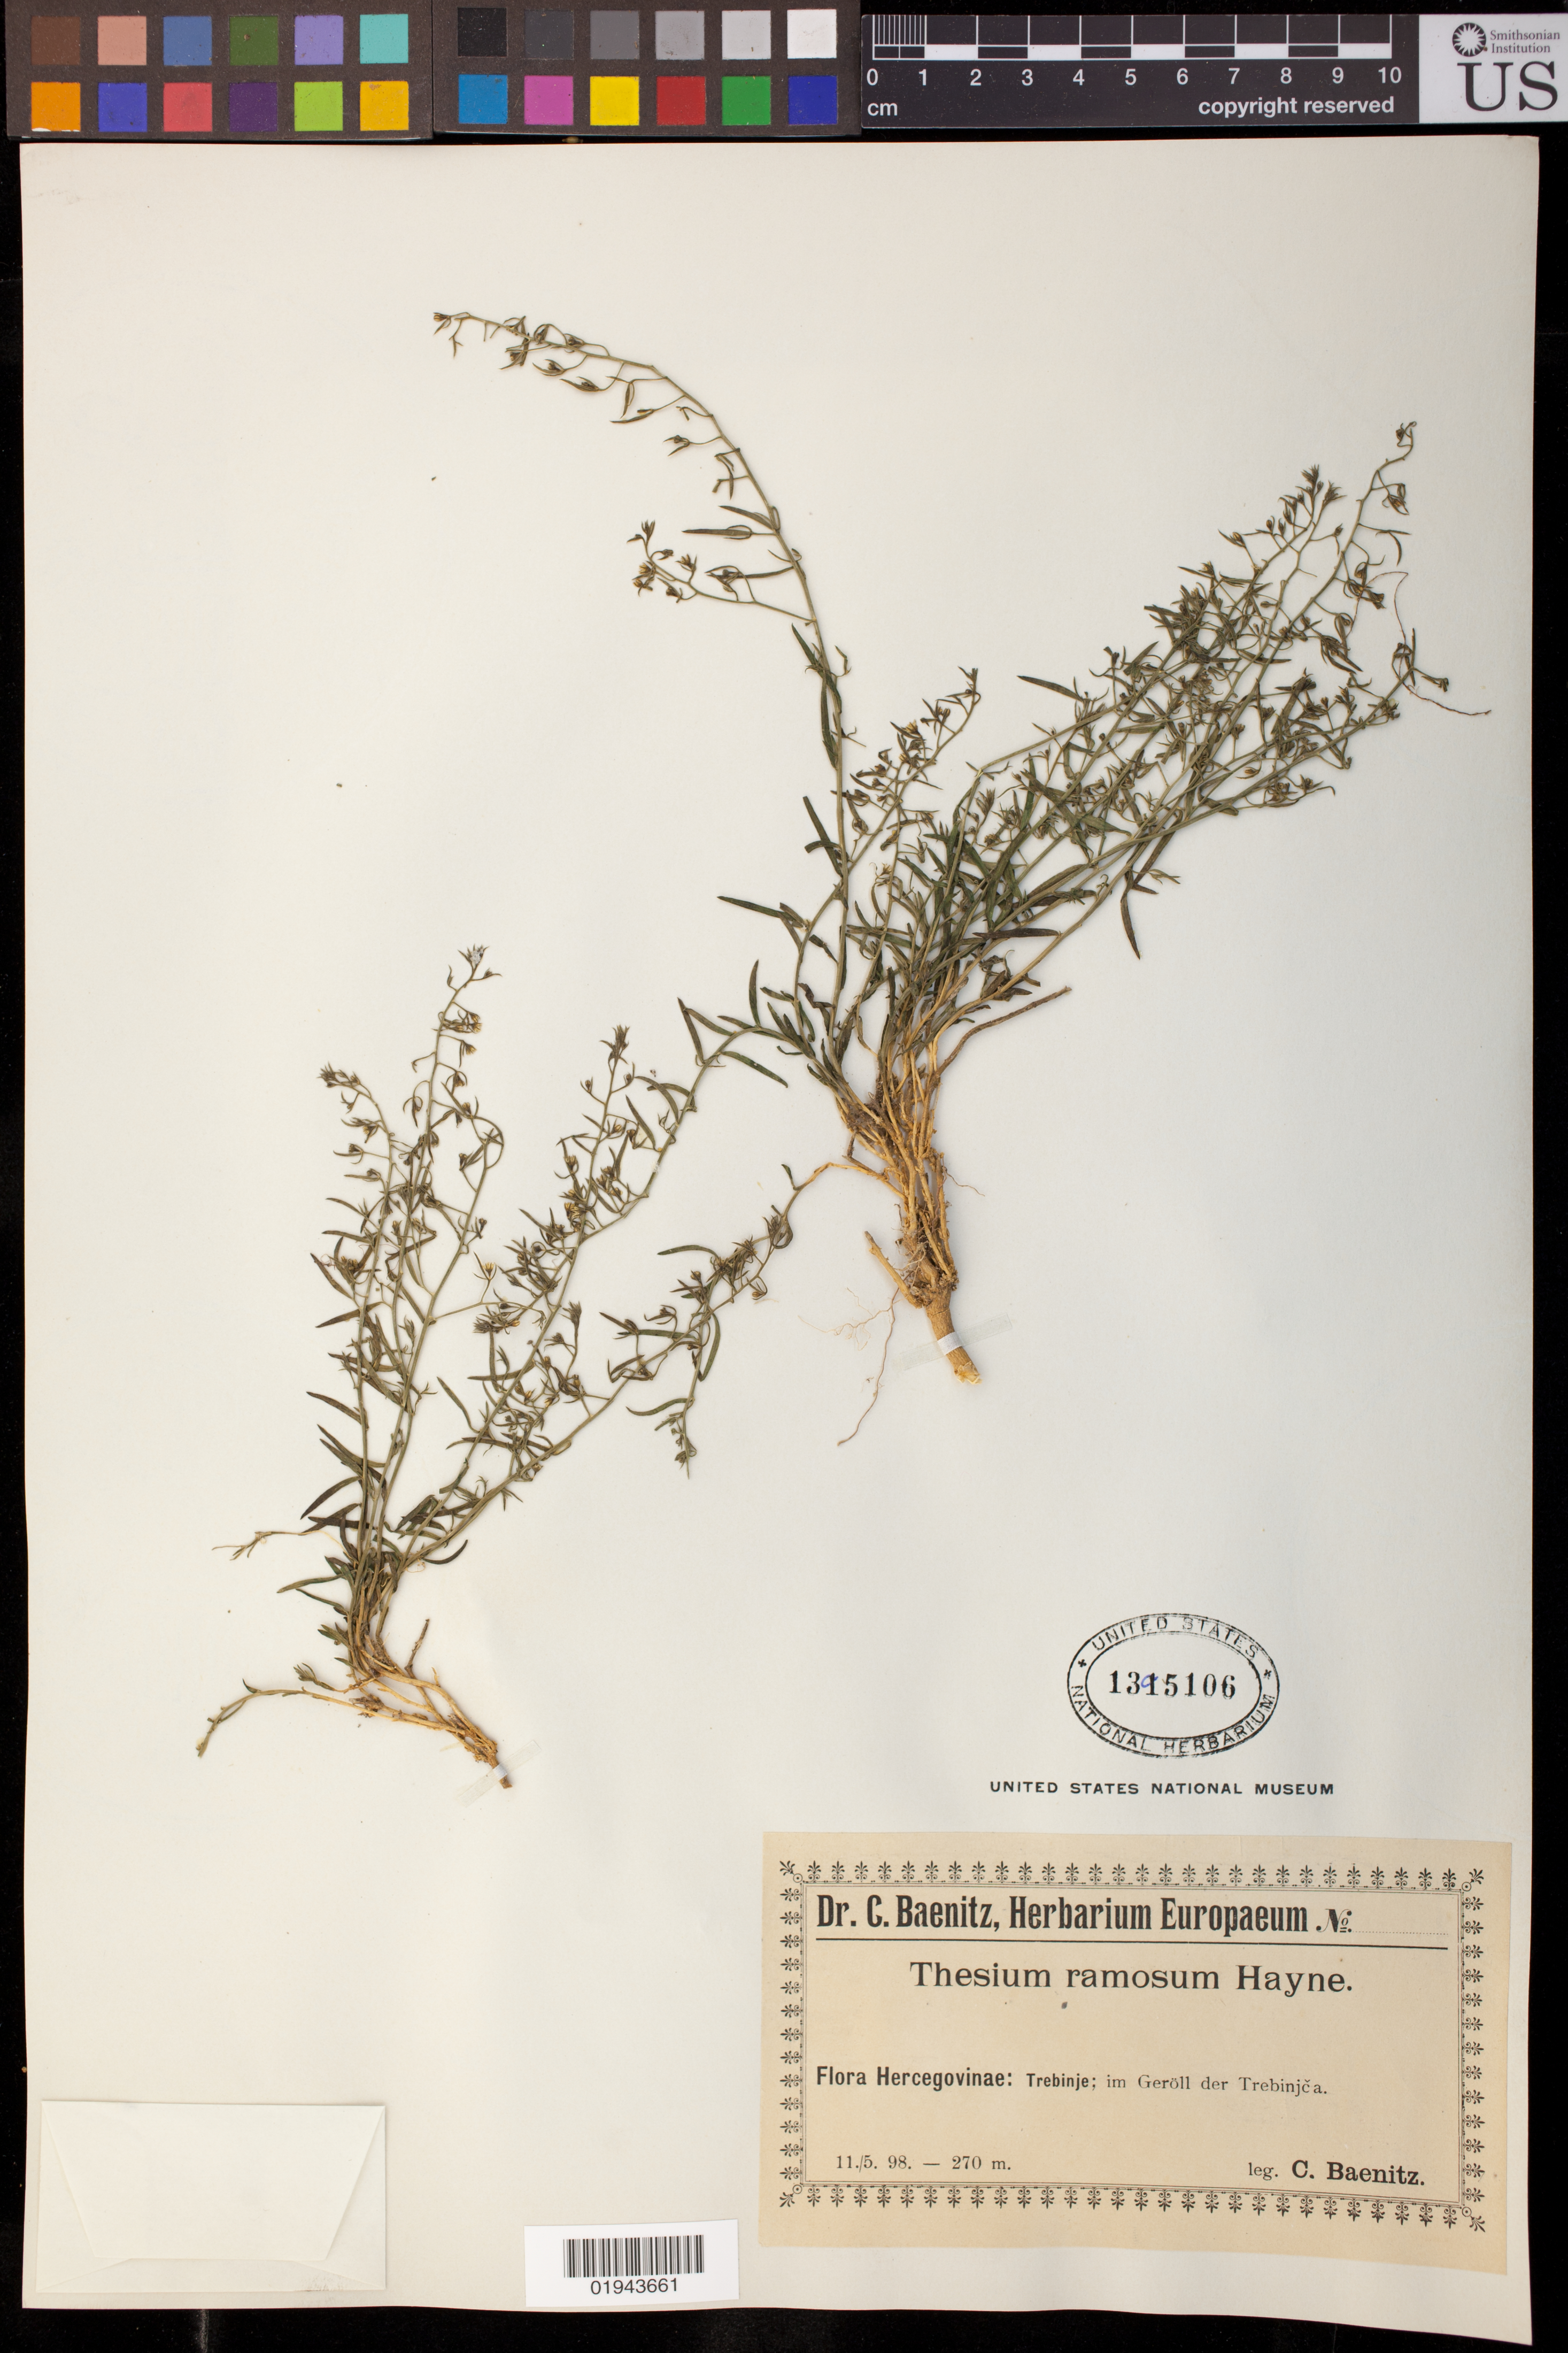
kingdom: Plantae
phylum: Tracheophyta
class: Magnoliopsida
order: Santalales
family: Thesiaceae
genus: Thesium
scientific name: Thesium ramosum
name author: Hayne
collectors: C. G. Baenitz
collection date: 1898-11-15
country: Bosnia and Herzegovina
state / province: Federation of B&H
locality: Trebinje; im GerÃ¶ll der TrebinjÄ›a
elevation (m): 270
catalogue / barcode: US 1395106